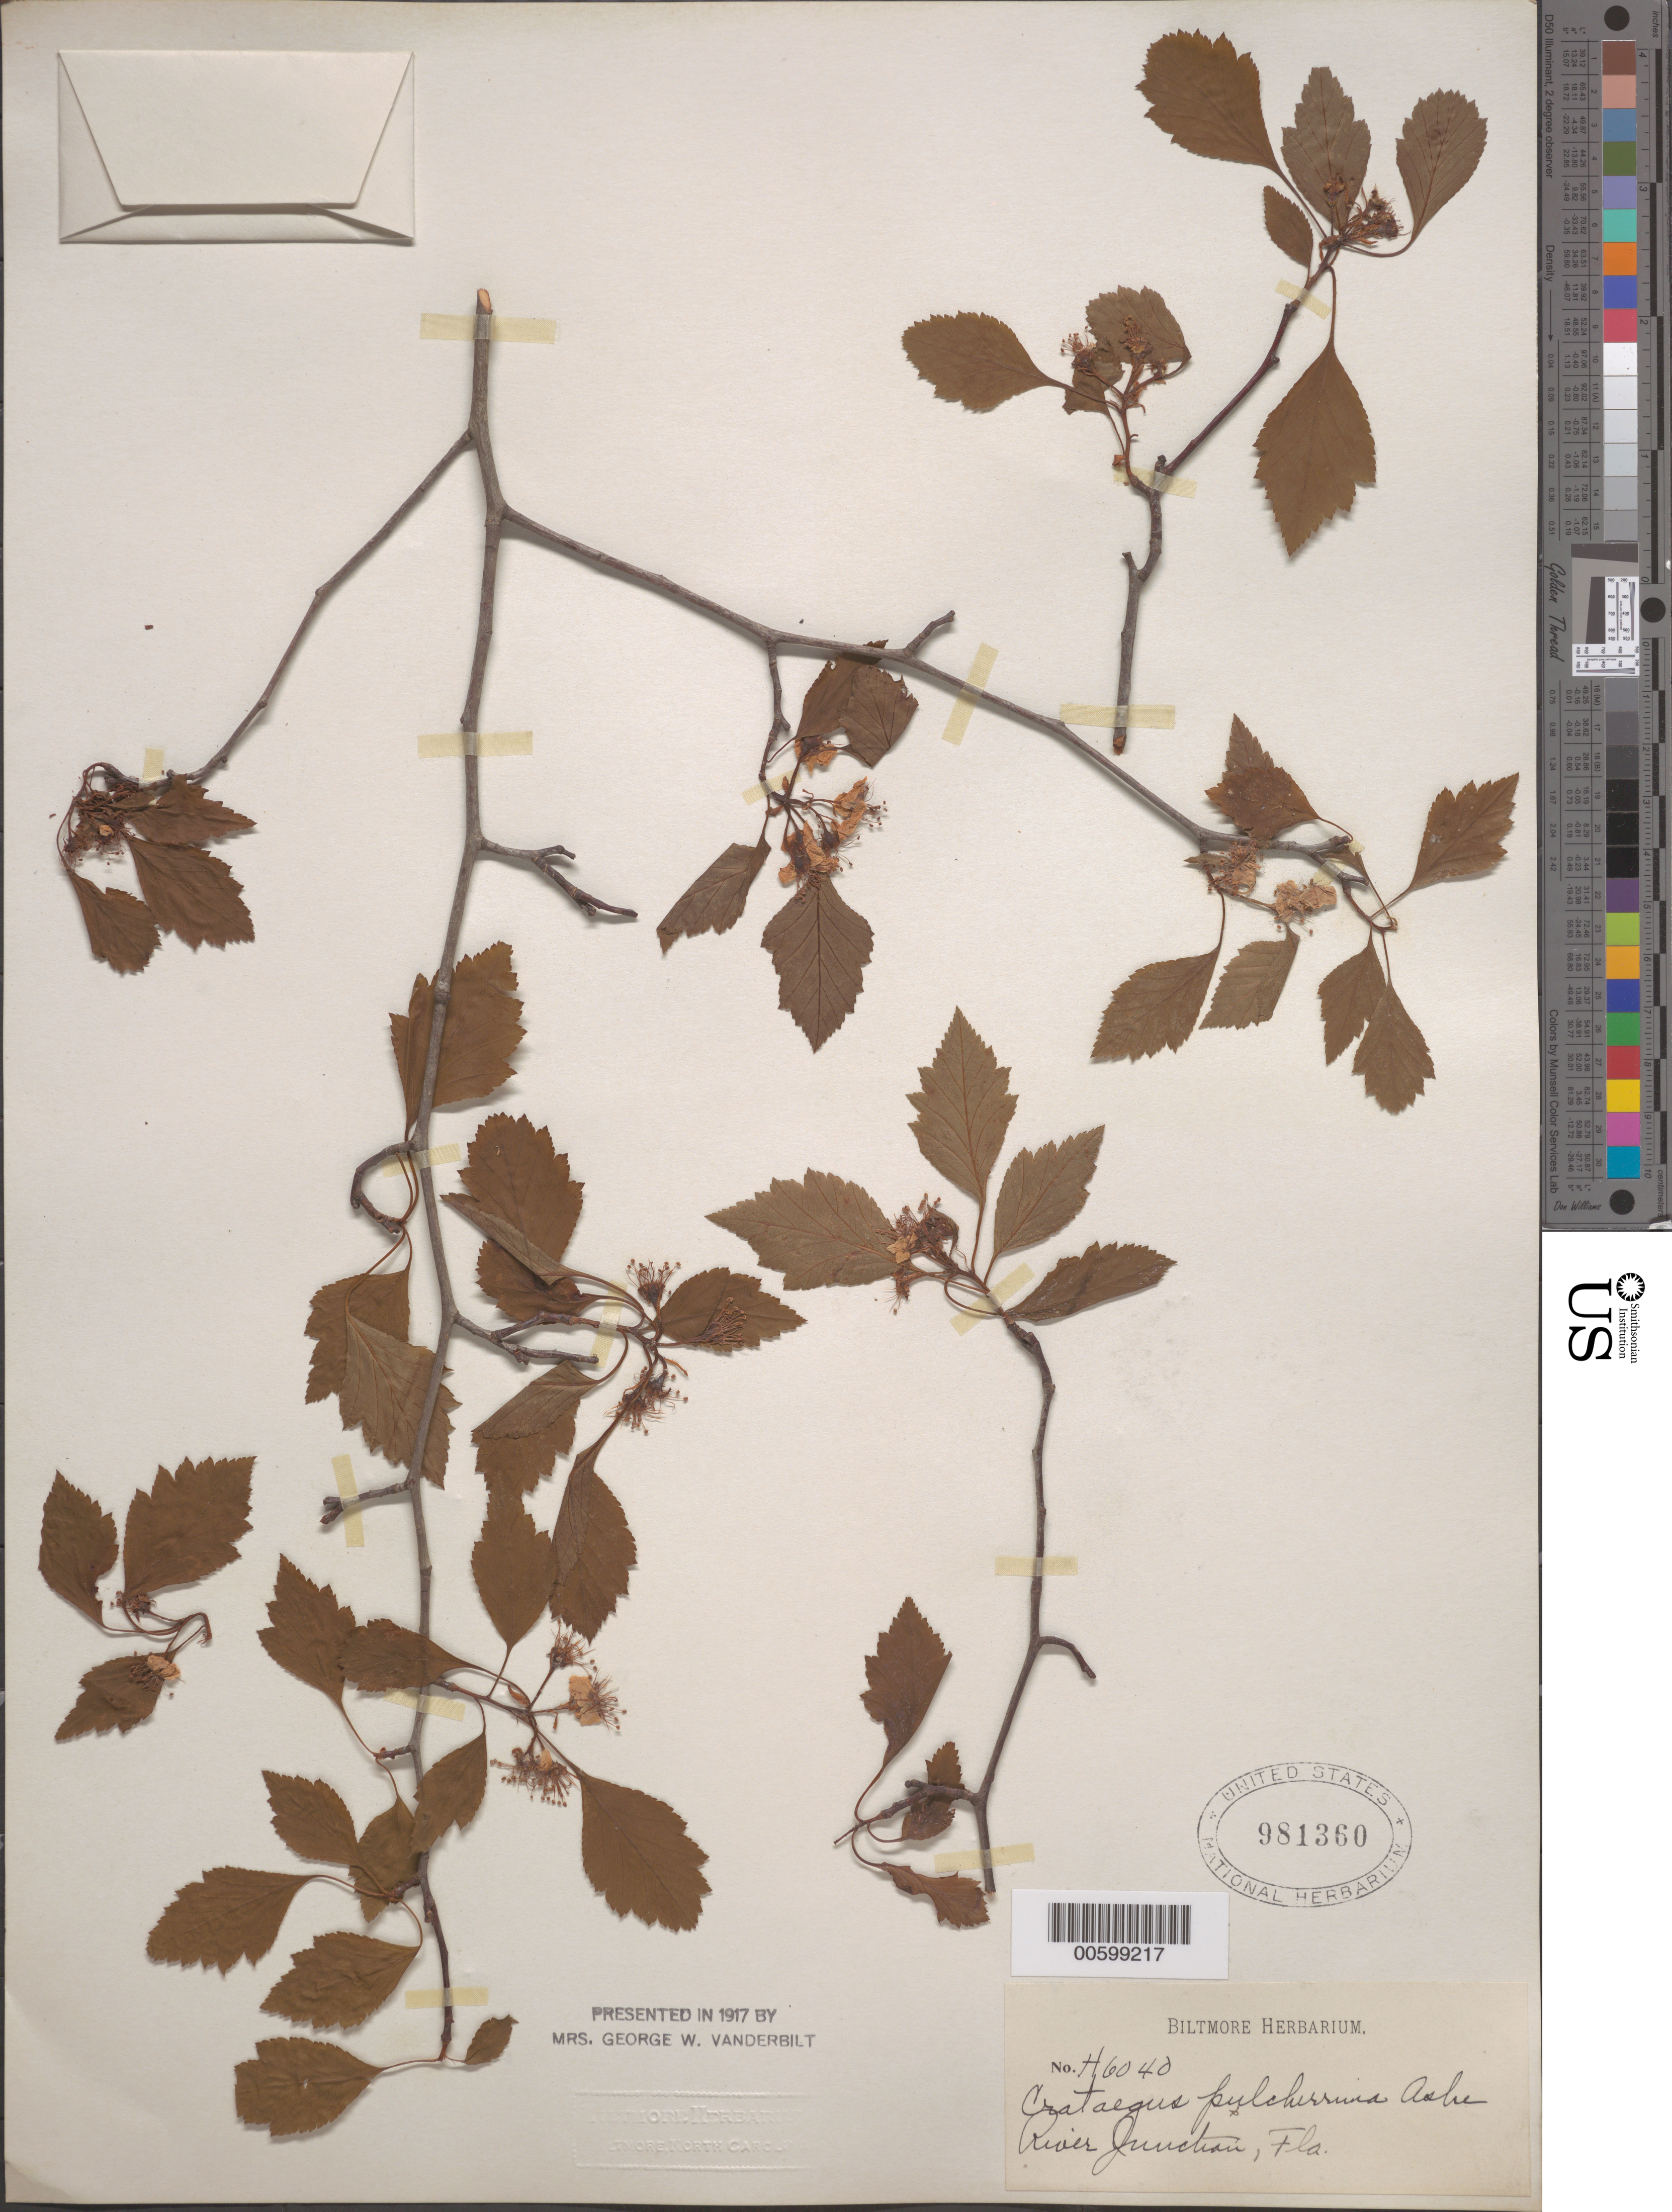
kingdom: Plantae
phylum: Tracheophyta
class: Magnoliopsida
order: Rosales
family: Rosaceae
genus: Crataegus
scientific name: Crataegus pulcherrima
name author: Ashe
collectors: ex herb. Biltmore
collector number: H6040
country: United States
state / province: Florida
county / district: Gadsden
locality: River Junction (former name of Chatahoochee)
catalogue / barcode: US 981360